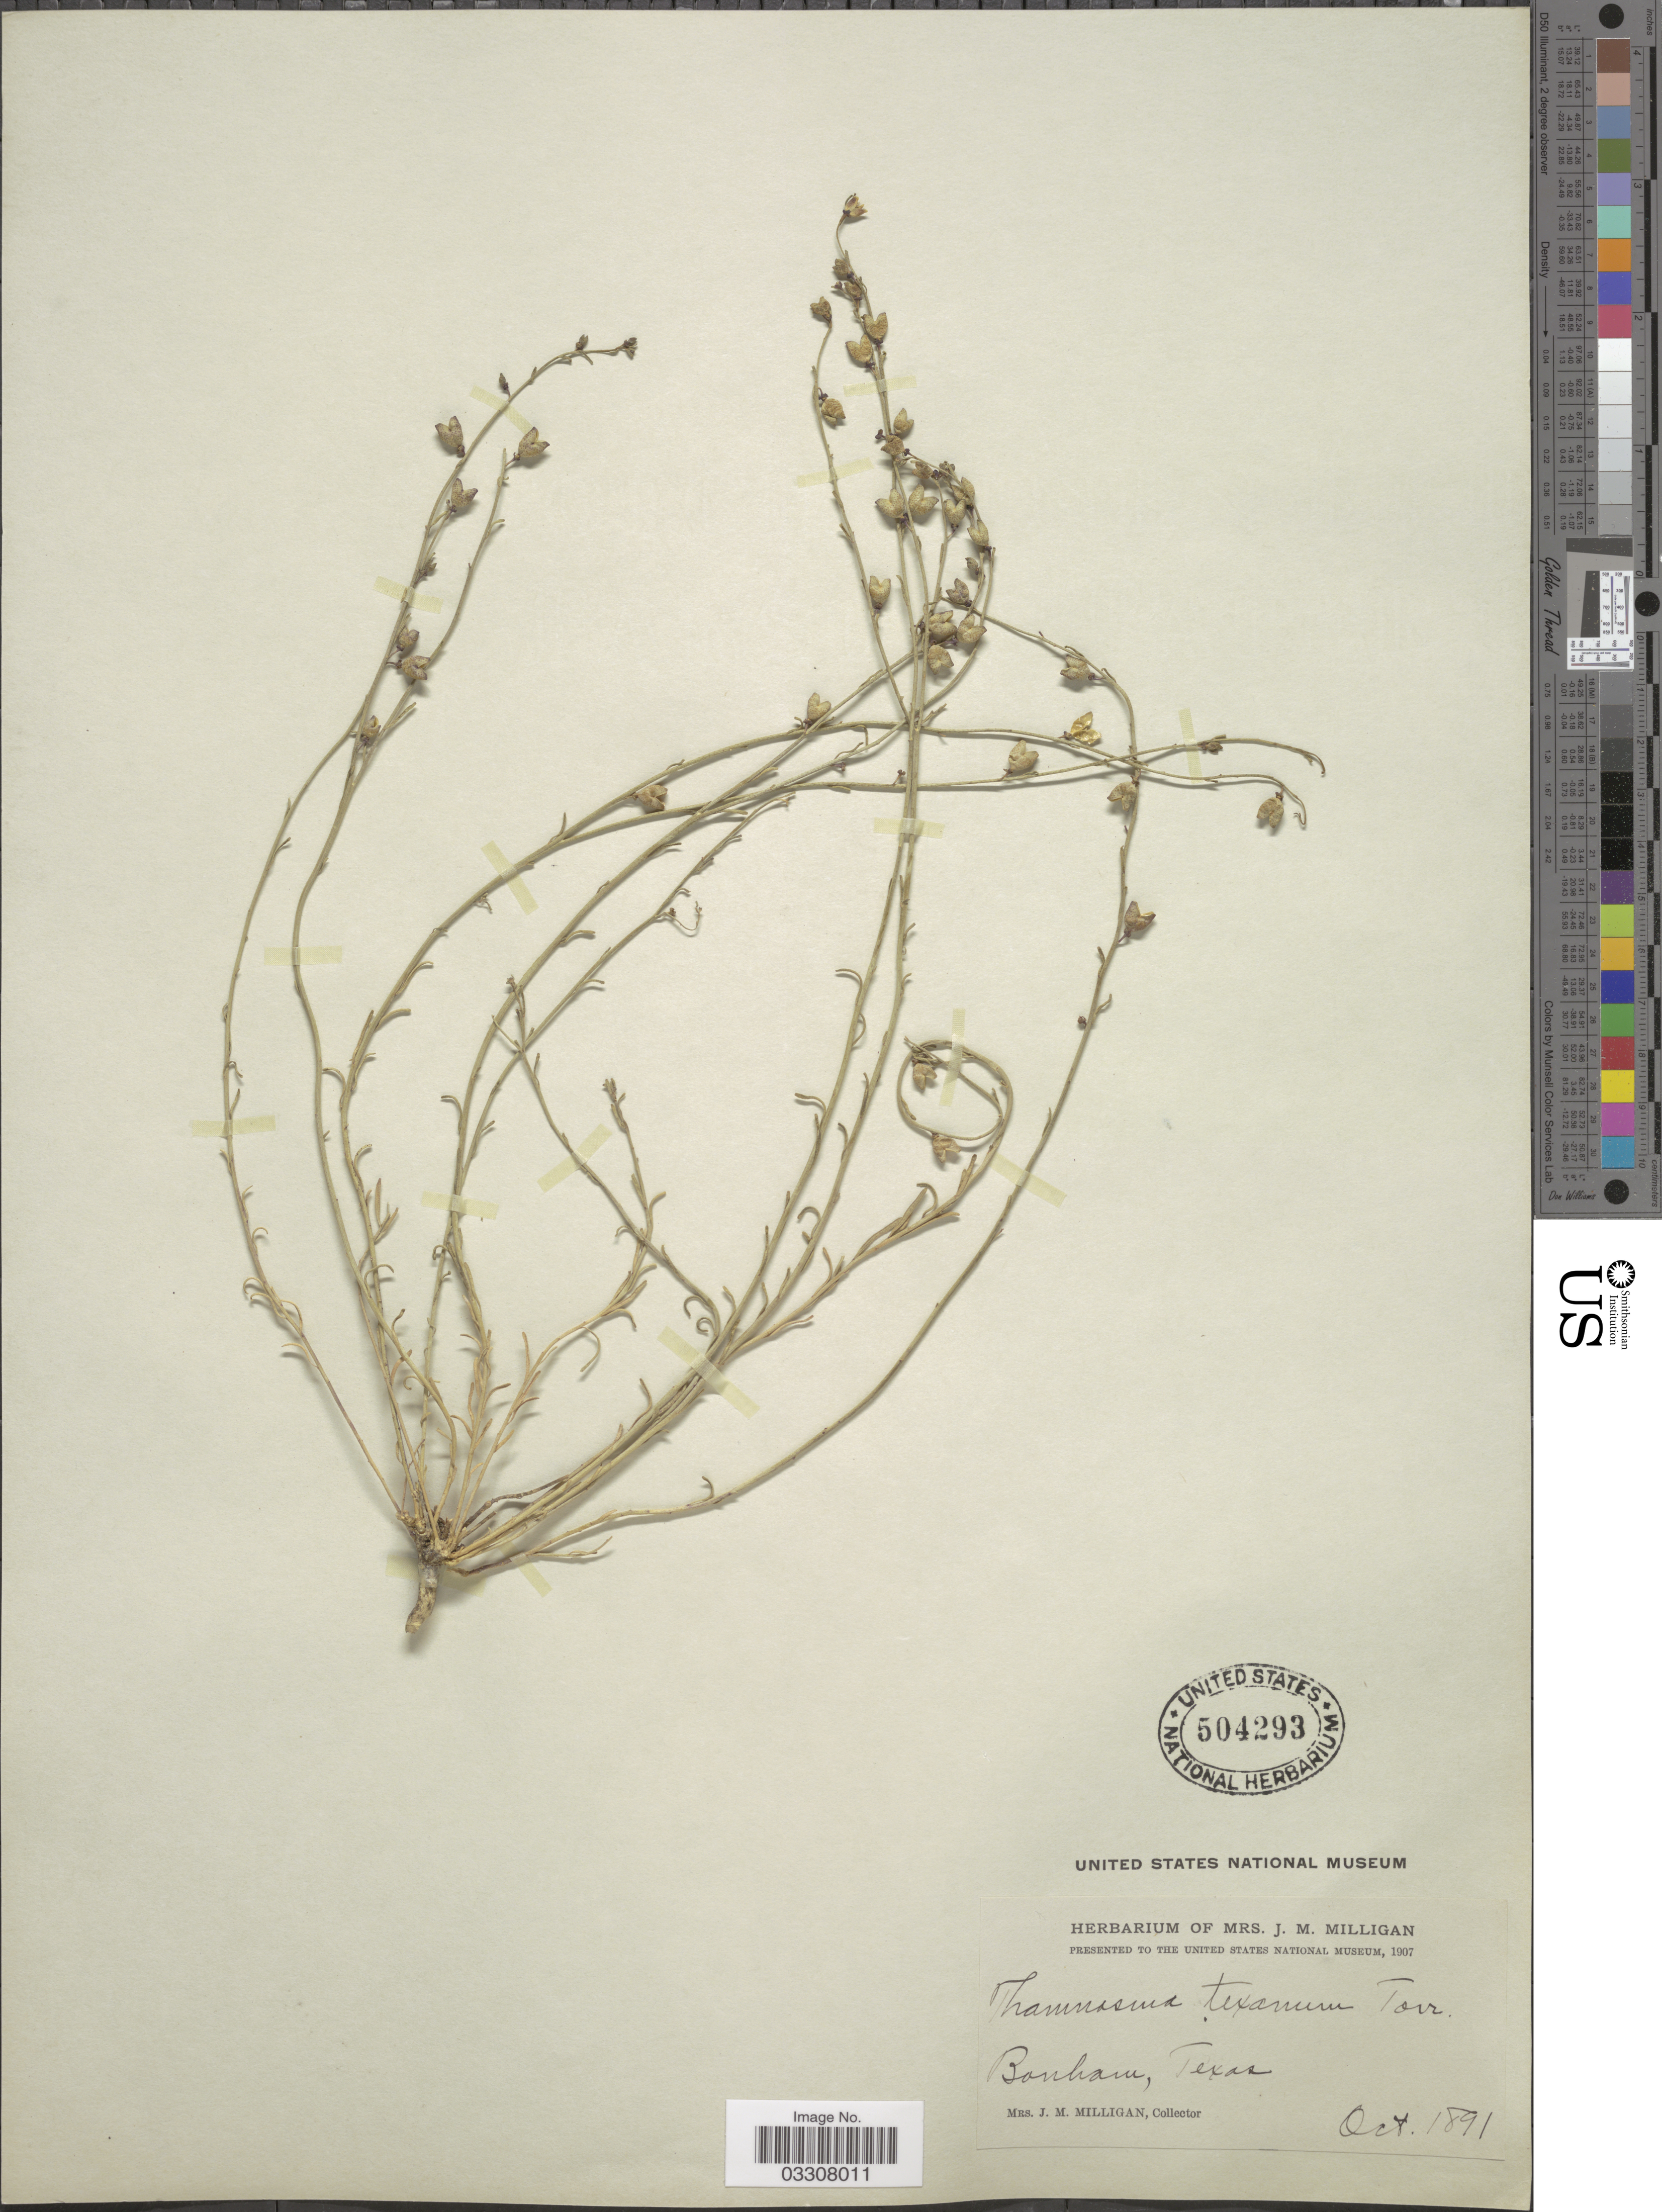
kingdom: Plantae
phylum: Tracheophyta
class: Magnoliopsida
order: Sapindales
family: Rutaceae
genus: Thamnosma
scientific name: Thamnosma texana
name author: (A. Gray) Torr.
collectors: J. Milligan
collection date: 1891-10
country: United States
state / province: Texas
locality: Bonham.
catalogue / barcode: US 504293